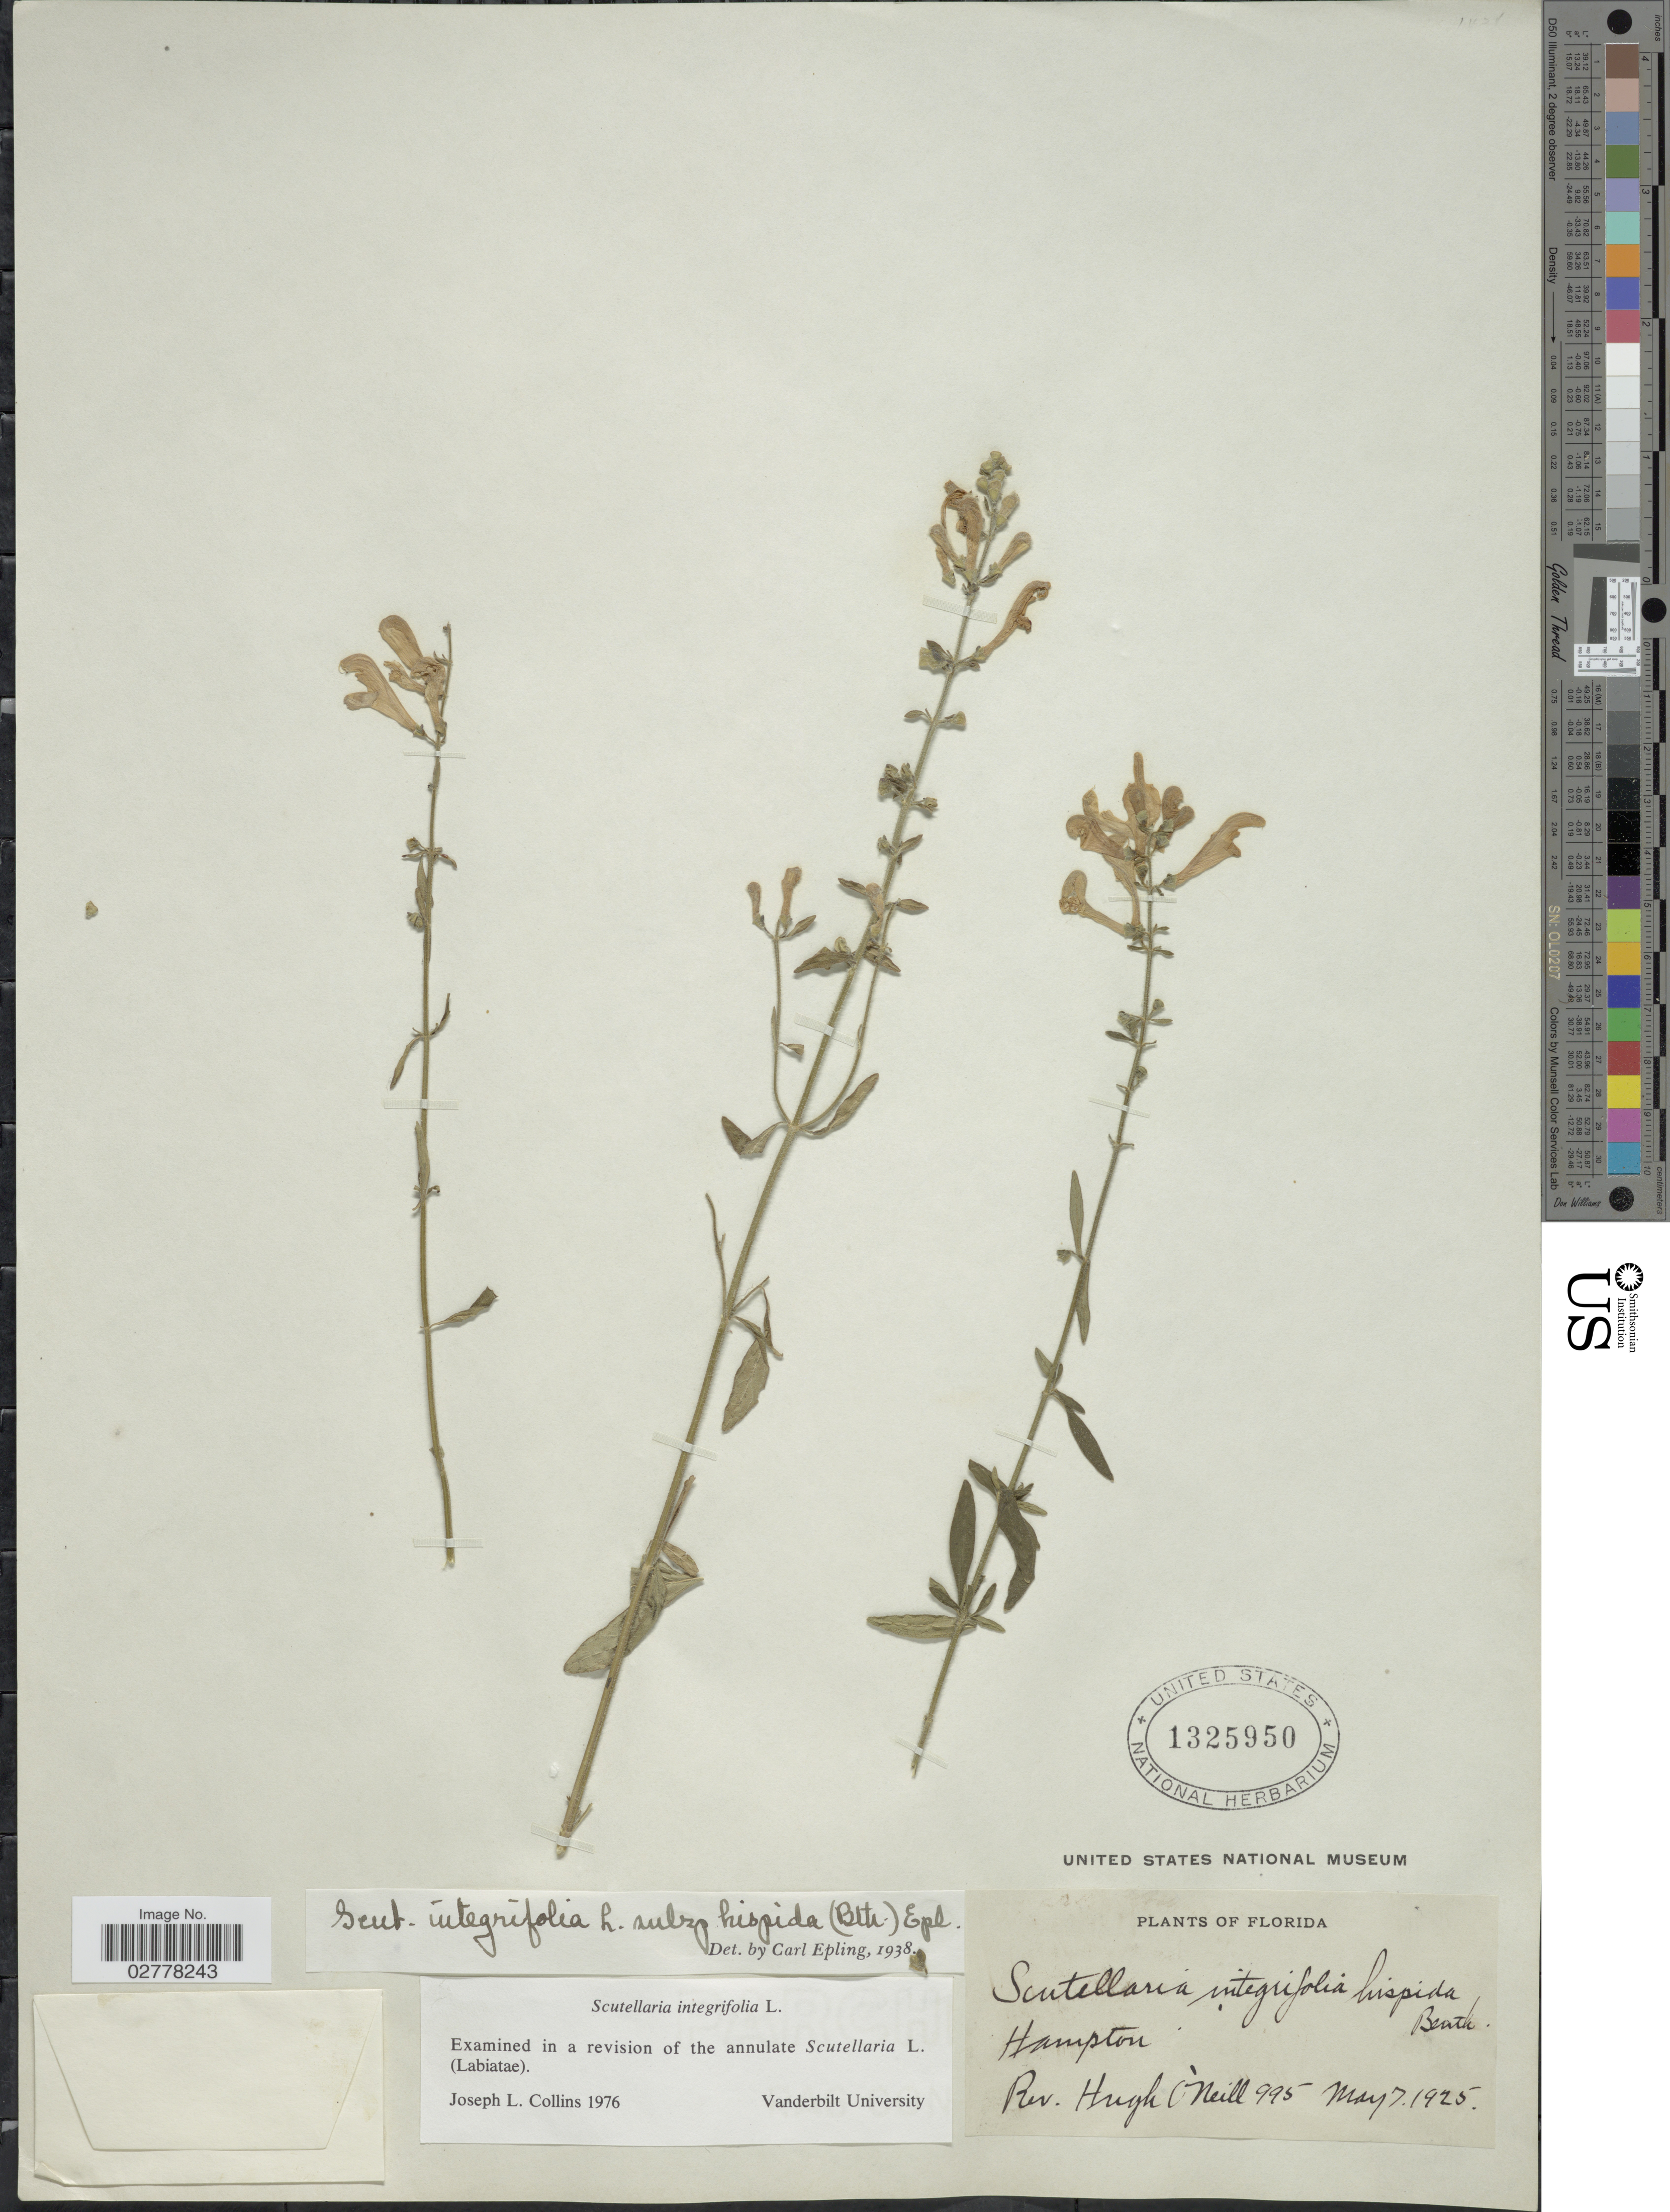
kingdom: Plantae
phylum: Tracheophyta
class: Magnoliopsida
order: Lamiales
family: Lamiaceae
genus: Scutellaria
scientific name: Scutellaria integrifolia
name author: L.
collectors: H. O'Neill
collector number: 995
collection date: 1925-05-07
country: United States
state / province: Florida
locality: Hampton.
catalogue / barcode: US 1325950